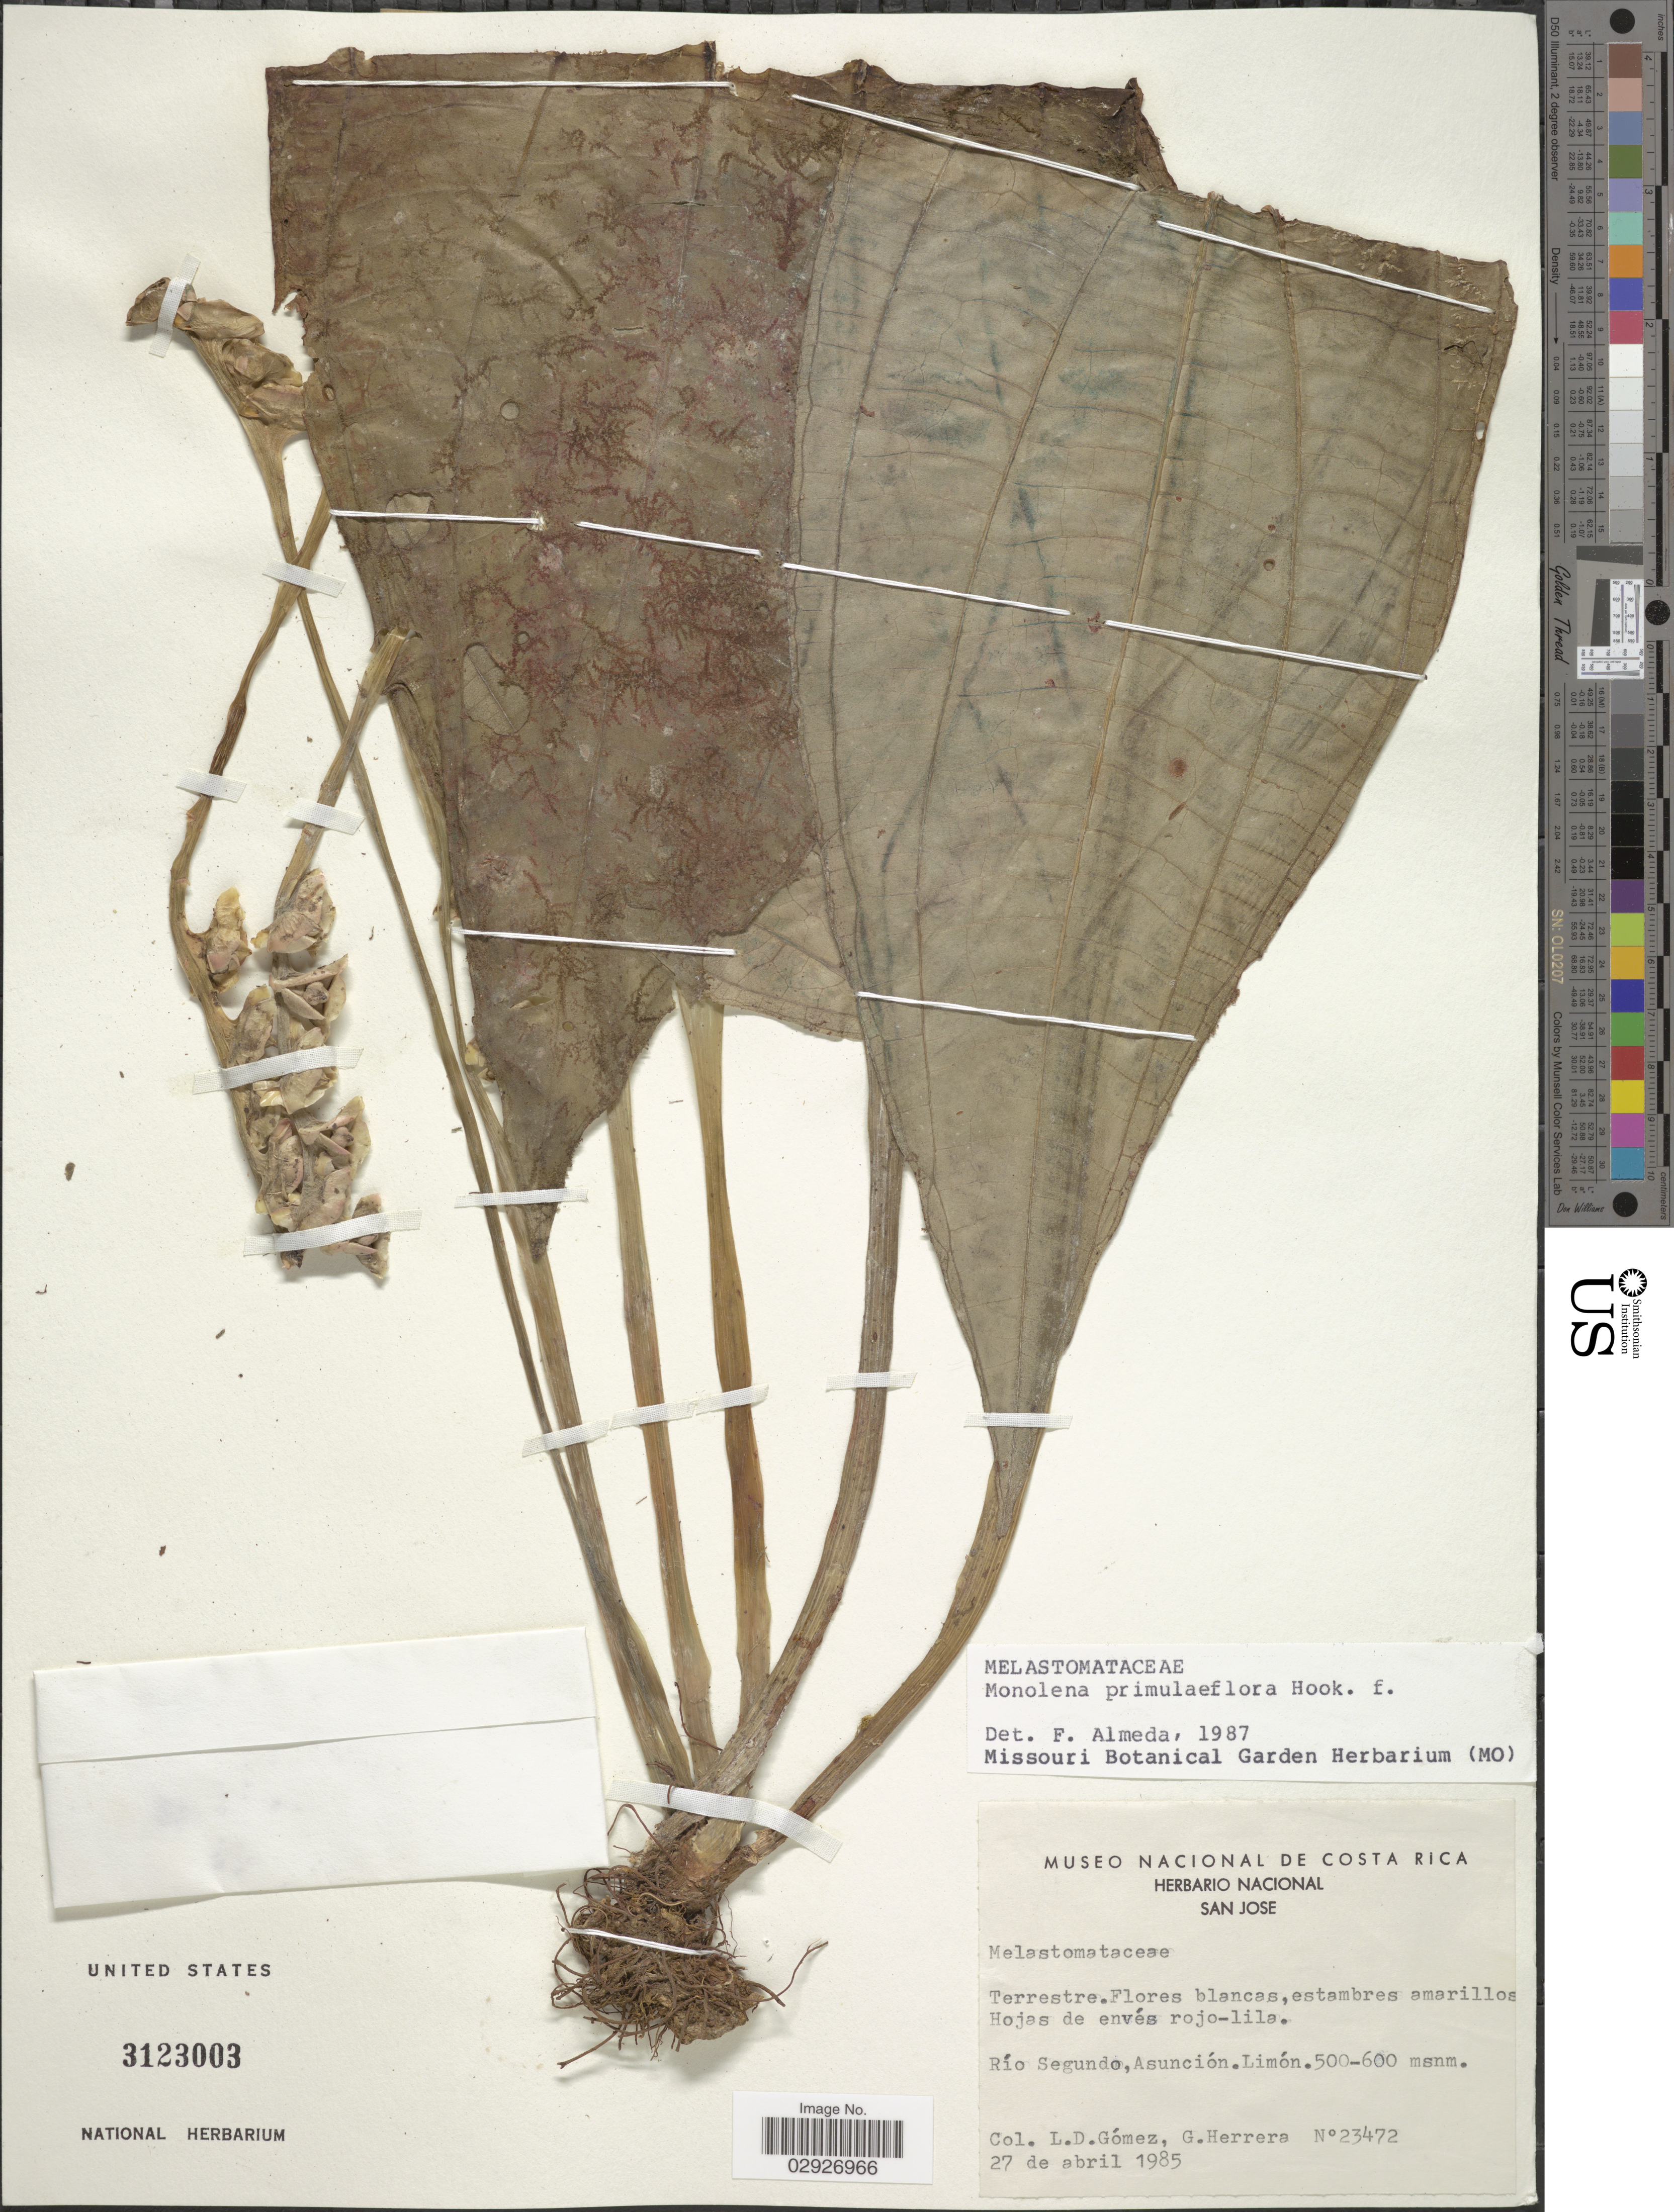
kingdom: Plantae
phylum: Tracheophyta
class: Magnoliopsida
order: Myrtales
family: Melastomataceae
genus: Monolena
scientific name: Monolena primulaeflora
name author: Hook. f.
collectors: L. D. Gómez & G. Herrera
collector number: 23472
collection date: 1985-04-27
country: Costa Rica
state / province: Limón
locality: Río Segundo, Asunción. Limón.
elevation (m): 500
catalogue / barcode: US 3123003